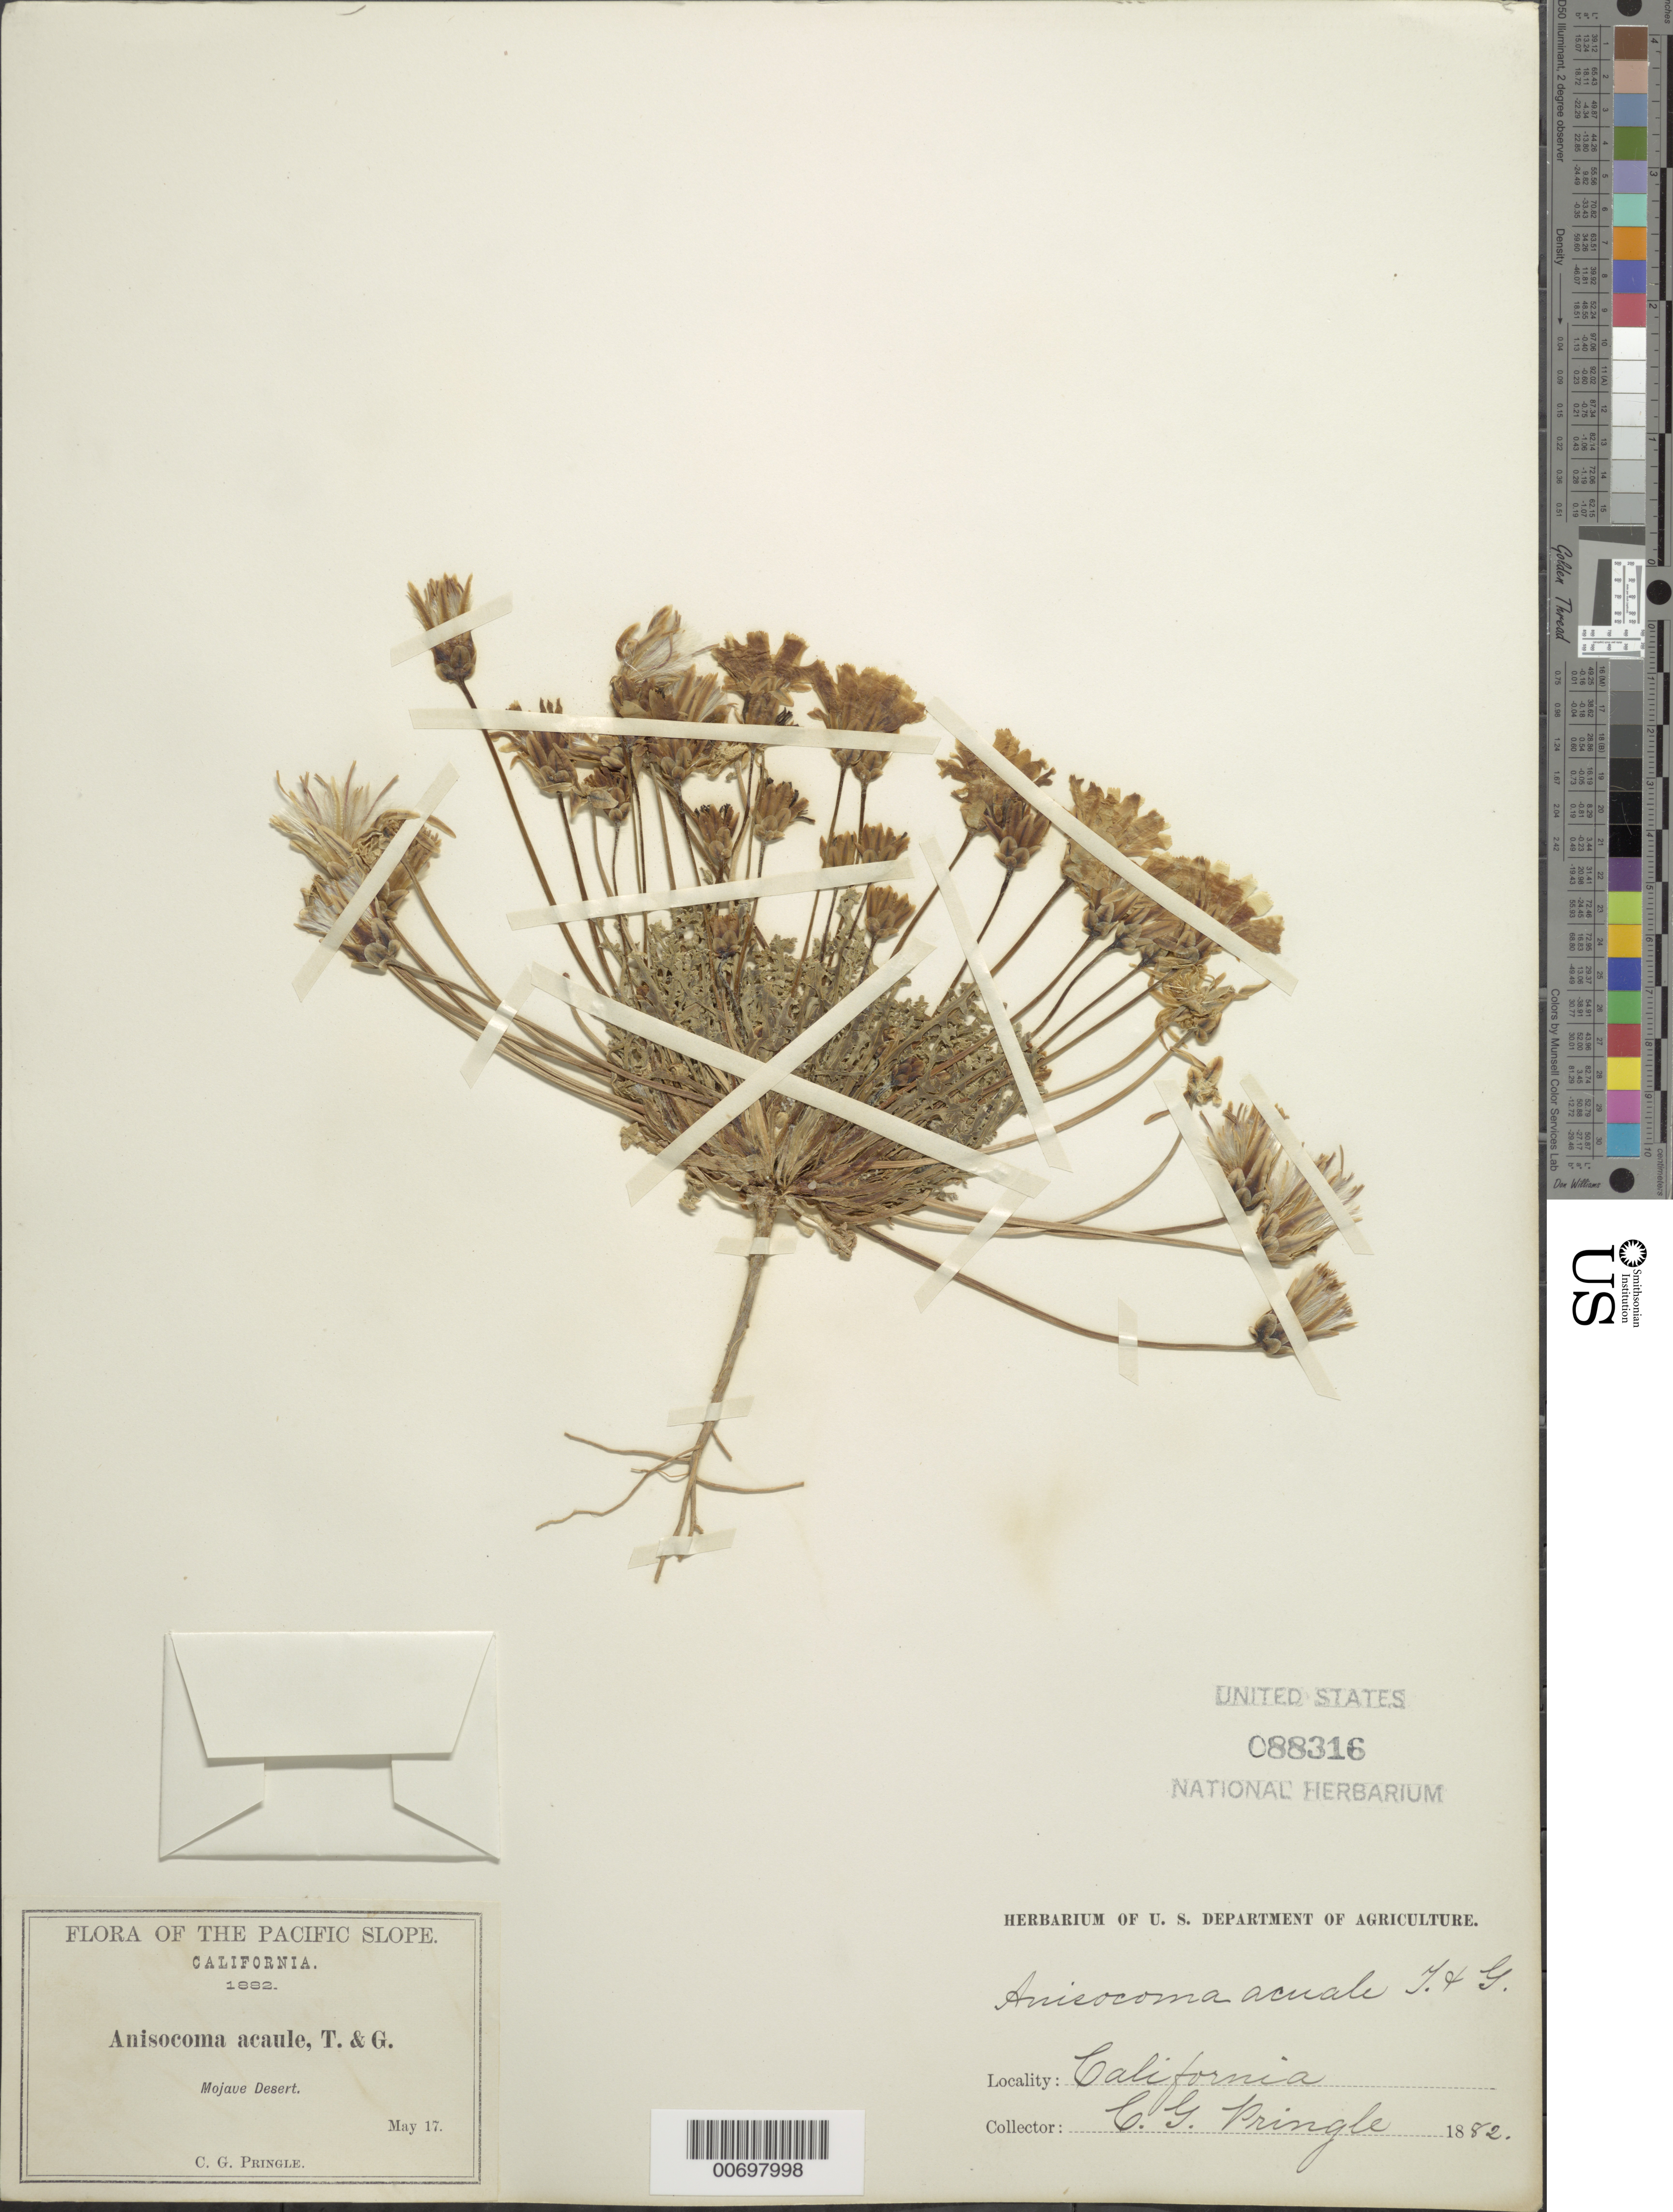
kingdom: Plantae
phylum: Tracheophyta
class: Magnoliopsida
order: Asterales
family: Asteraceae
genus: Anisocoma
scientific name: Anisocoma acaulis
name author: Torr. & A. Gray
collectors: C. G. Pringle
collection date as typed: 17 May 1882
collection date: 1882-05-17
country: United States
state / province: California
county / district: San Bernardino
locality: Mojave Desert.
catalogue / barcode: US 88316